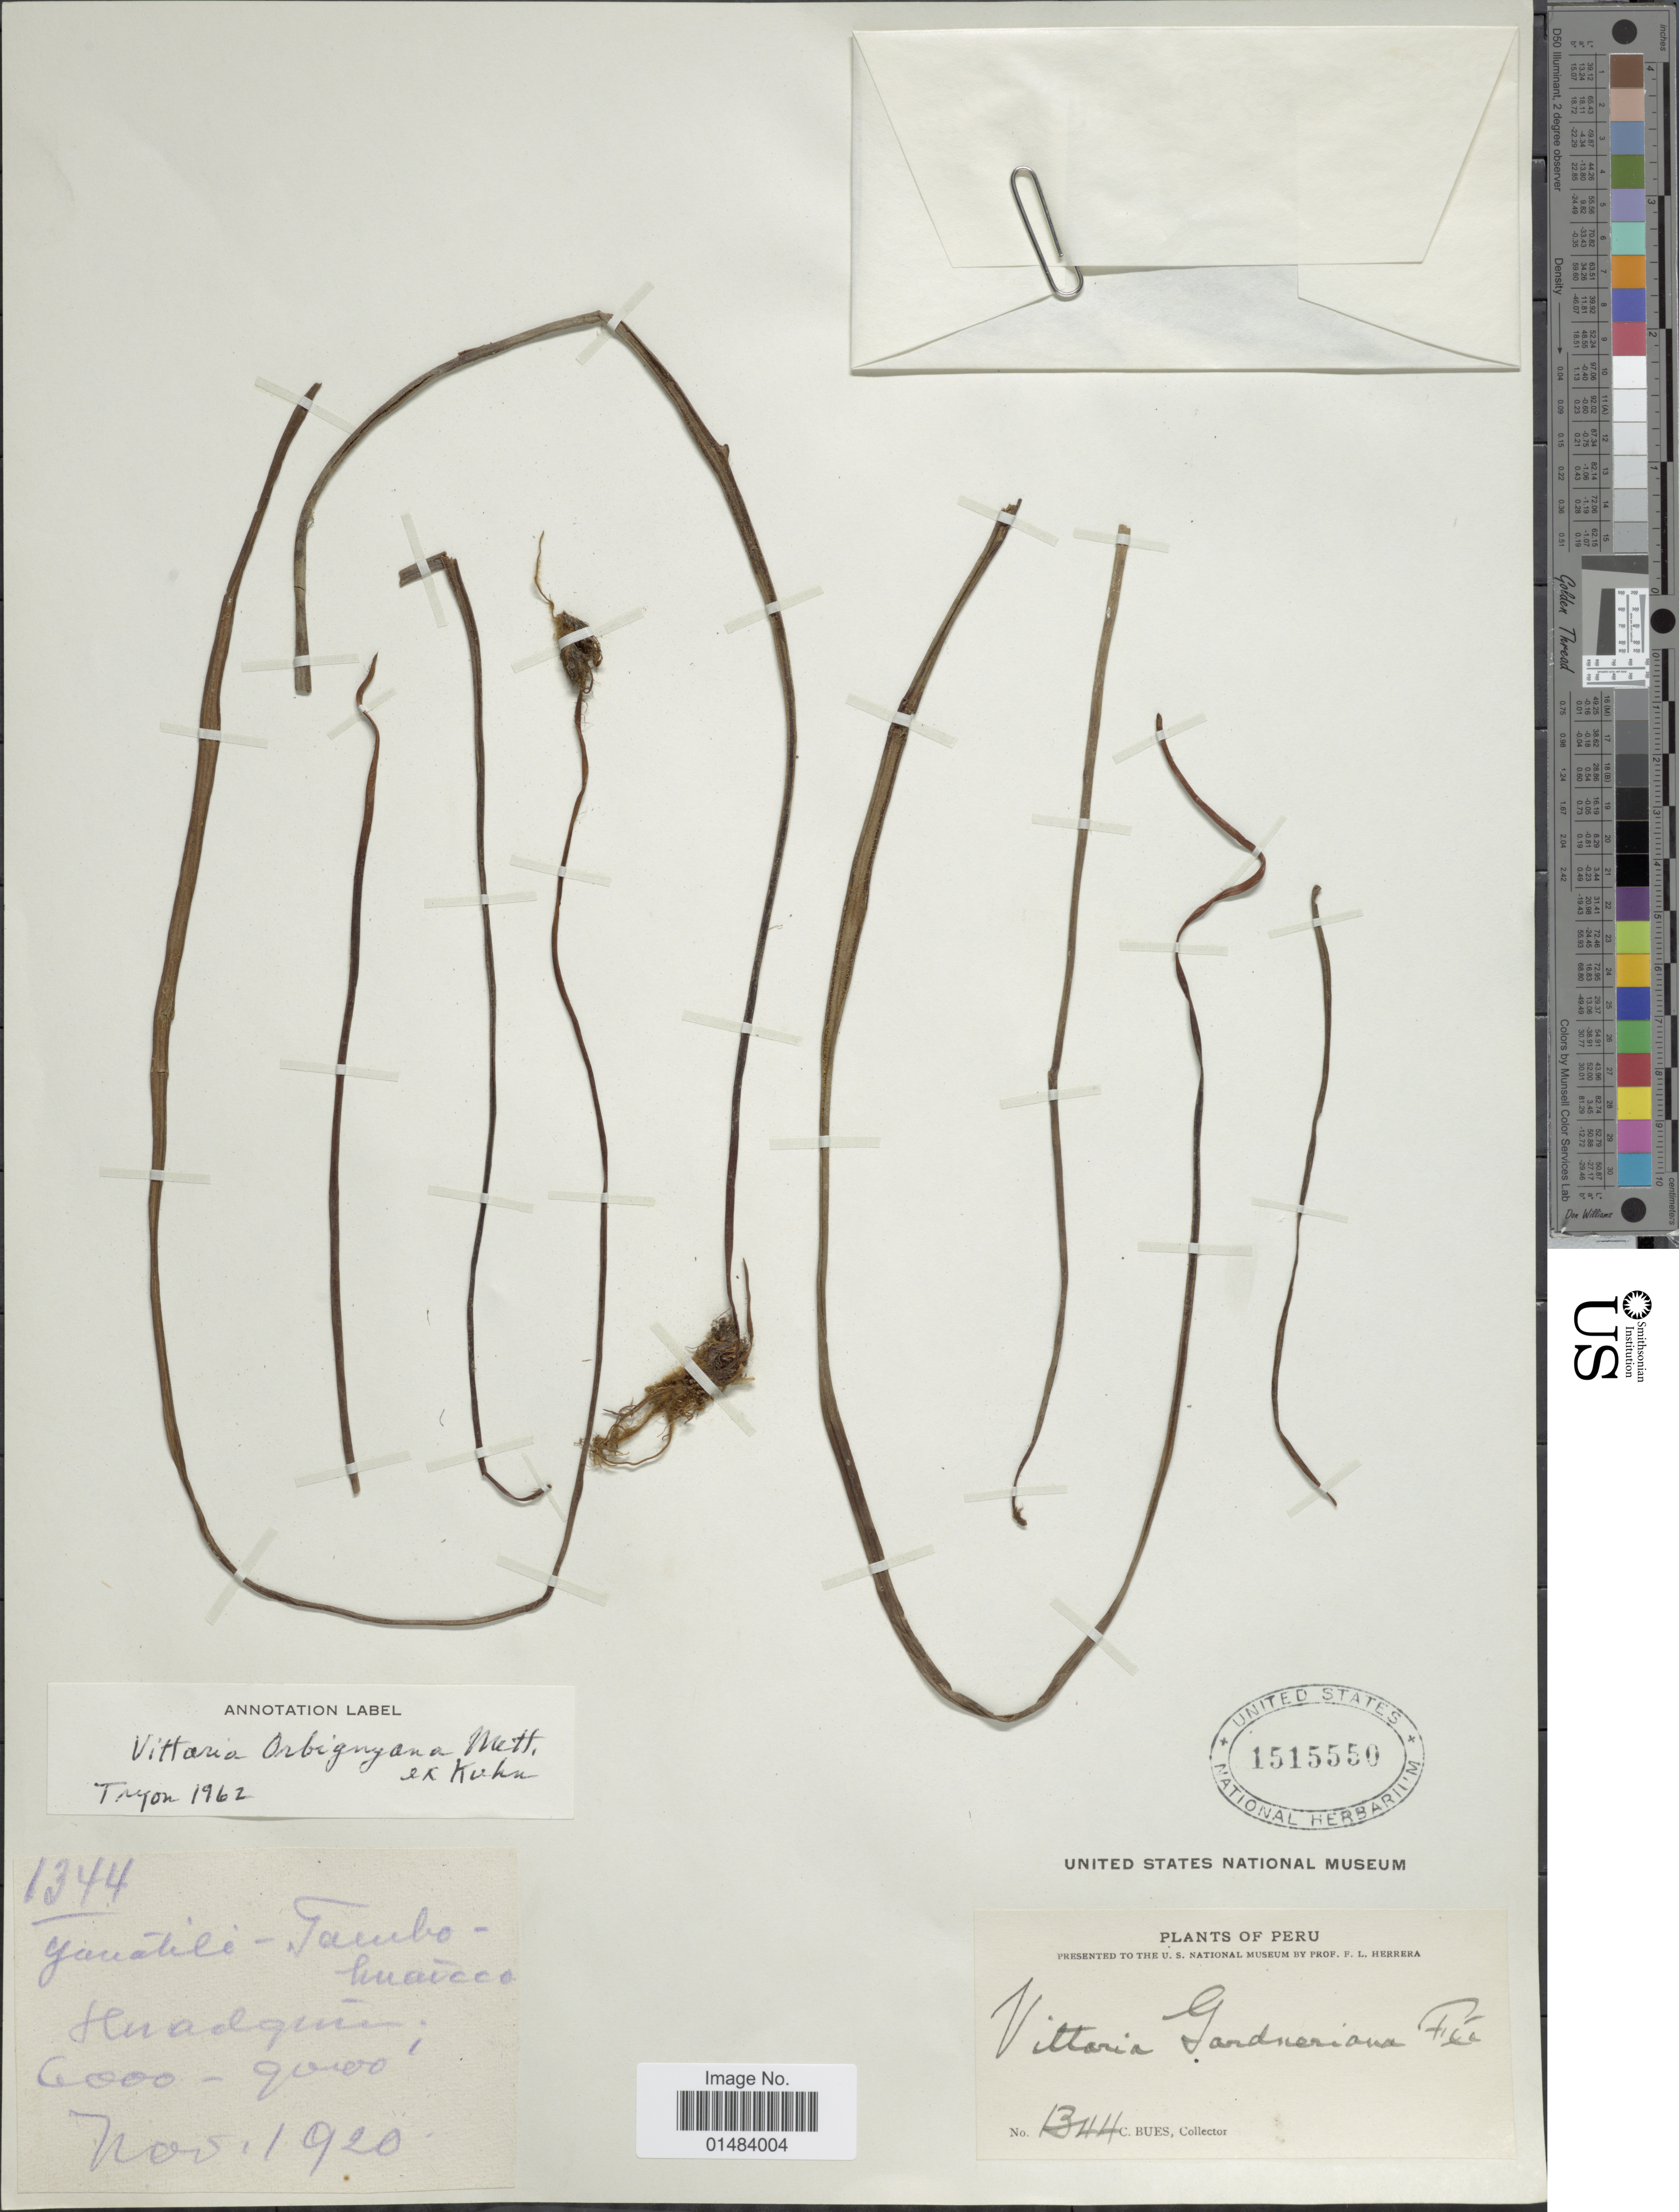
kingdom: Plantae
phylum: Tracheophyta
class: Polypodiopsida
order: Polypodiales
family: Pteridaceae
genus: Vittaria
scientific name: Vittaria gardneriana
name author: Fée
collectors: C. Bues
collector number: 1344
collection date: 1920-11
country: Peru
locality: Yanatili - Tambo- Huaicco, Huadquiña.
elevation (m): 1829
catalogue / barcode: US 1515550